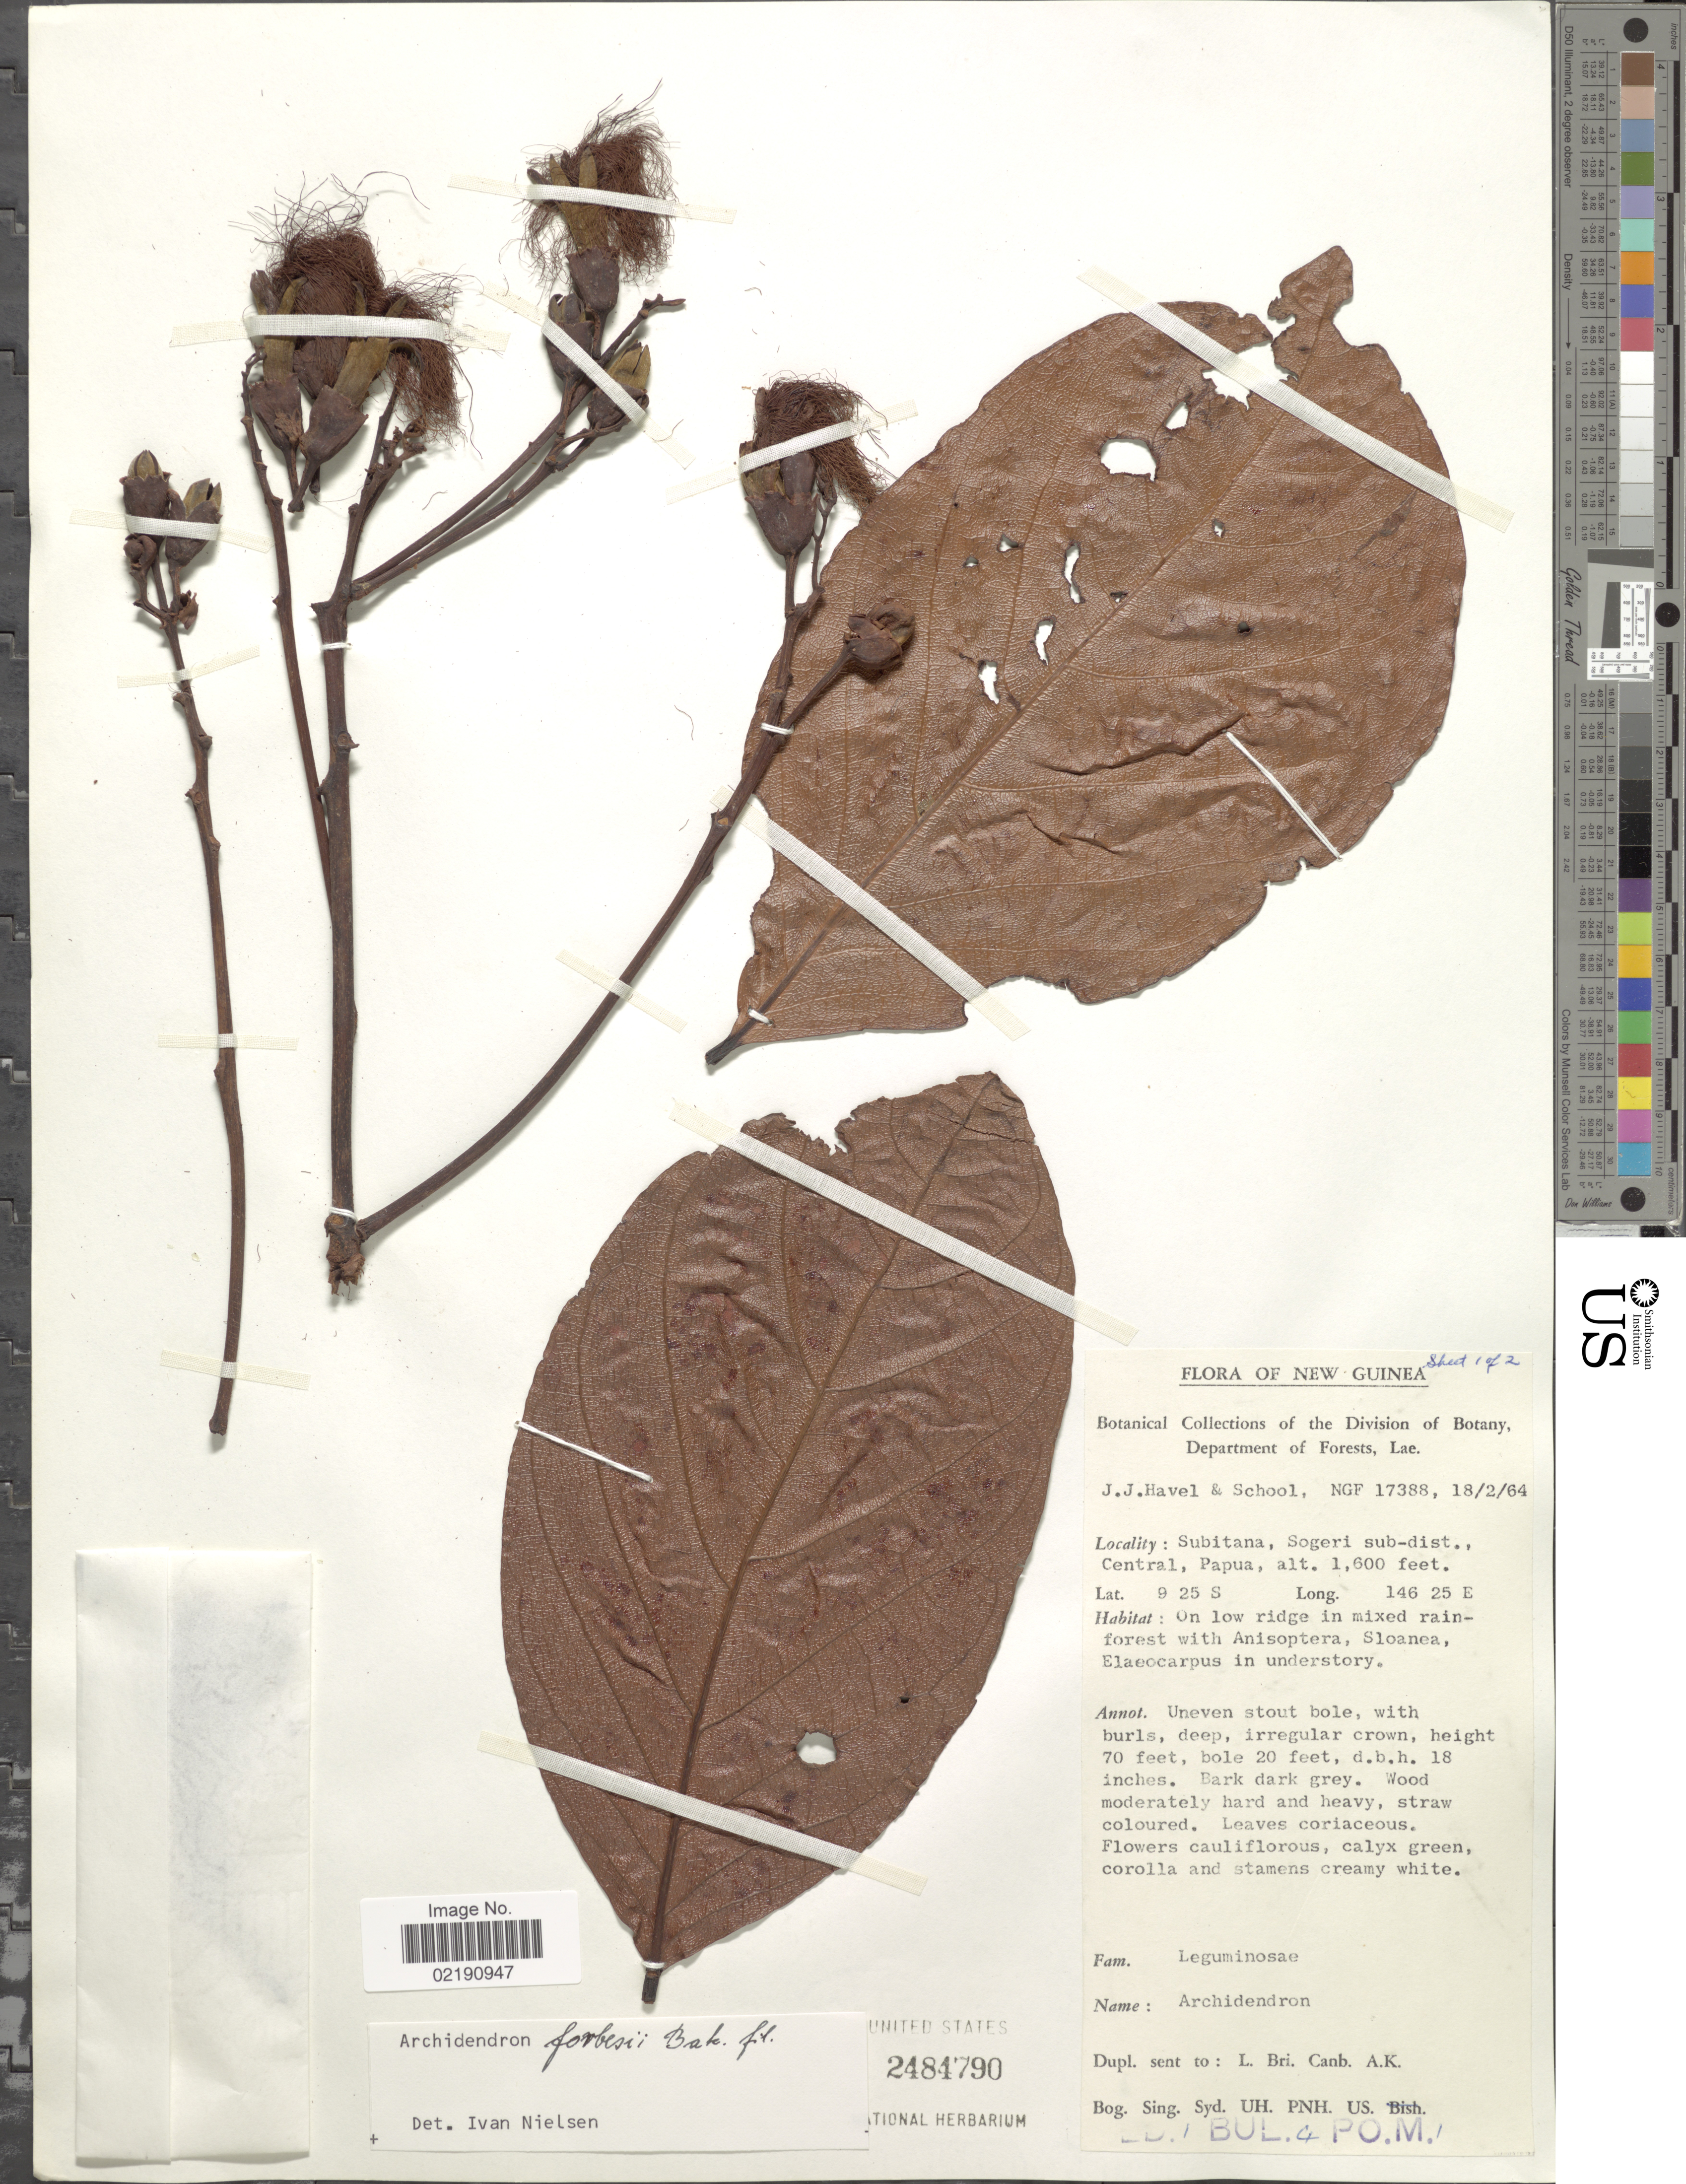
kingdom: Plantae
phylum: Tracheophyta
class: Magnoliopsida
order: Fabales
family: Fabaceae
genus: Archidendron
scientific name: Archidendron forbesii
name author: Baker f.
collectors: J. Havel & School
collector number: NGF17388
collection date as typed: Transcribed d/m/y: 18/2/64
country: Papua New Guinea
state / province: Central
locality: Subitana, Soegri sub-dist., Central, on low ridge in mixed rainforest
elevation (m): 488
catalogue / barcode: US 2484790